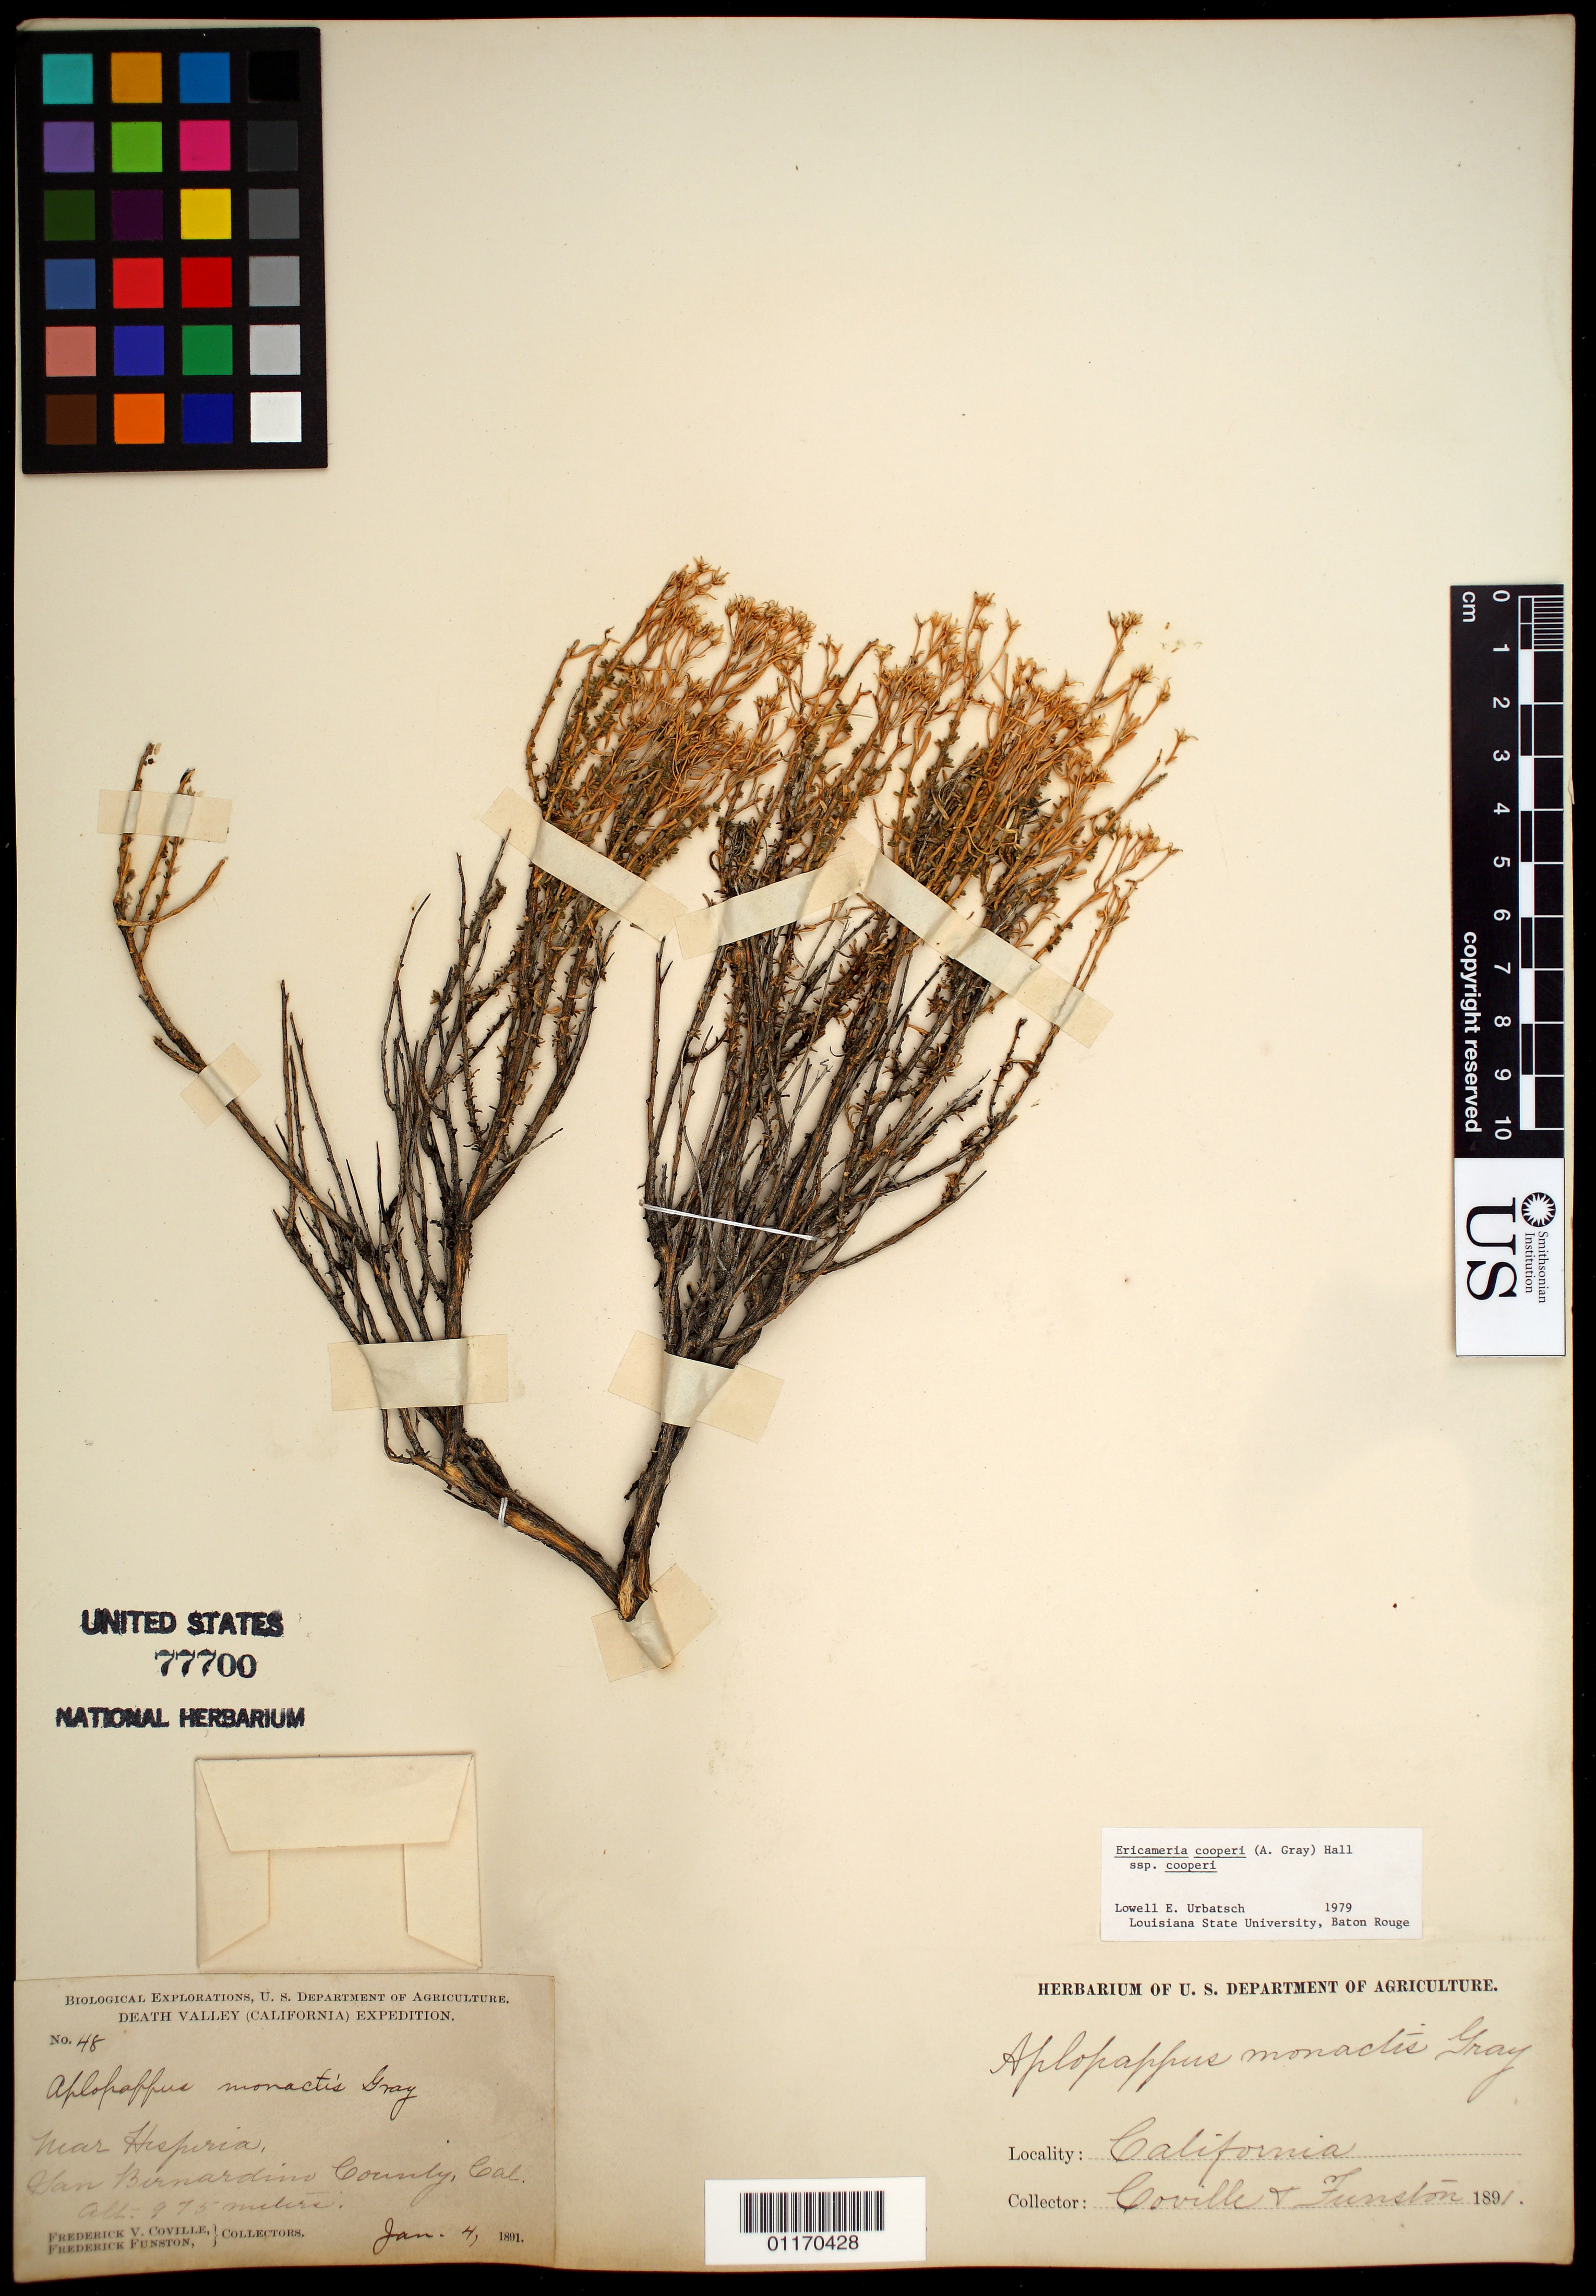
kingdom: Plantae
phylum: Tracheophyta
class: Magnoliopsida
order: Asterales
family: Asteraceae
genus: Ericameria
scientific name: Ericameria cooperi var. cooperi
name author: (A. Gray) Hall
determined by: Urbatsch, L. E., (TEX), University of Texas Austin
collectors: F. V. Coville & F. Funston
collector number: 48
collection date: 1891-01-04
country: United States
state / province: California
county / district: San Bernardino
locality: near Hisperia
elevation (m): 975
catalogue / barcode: US 77700